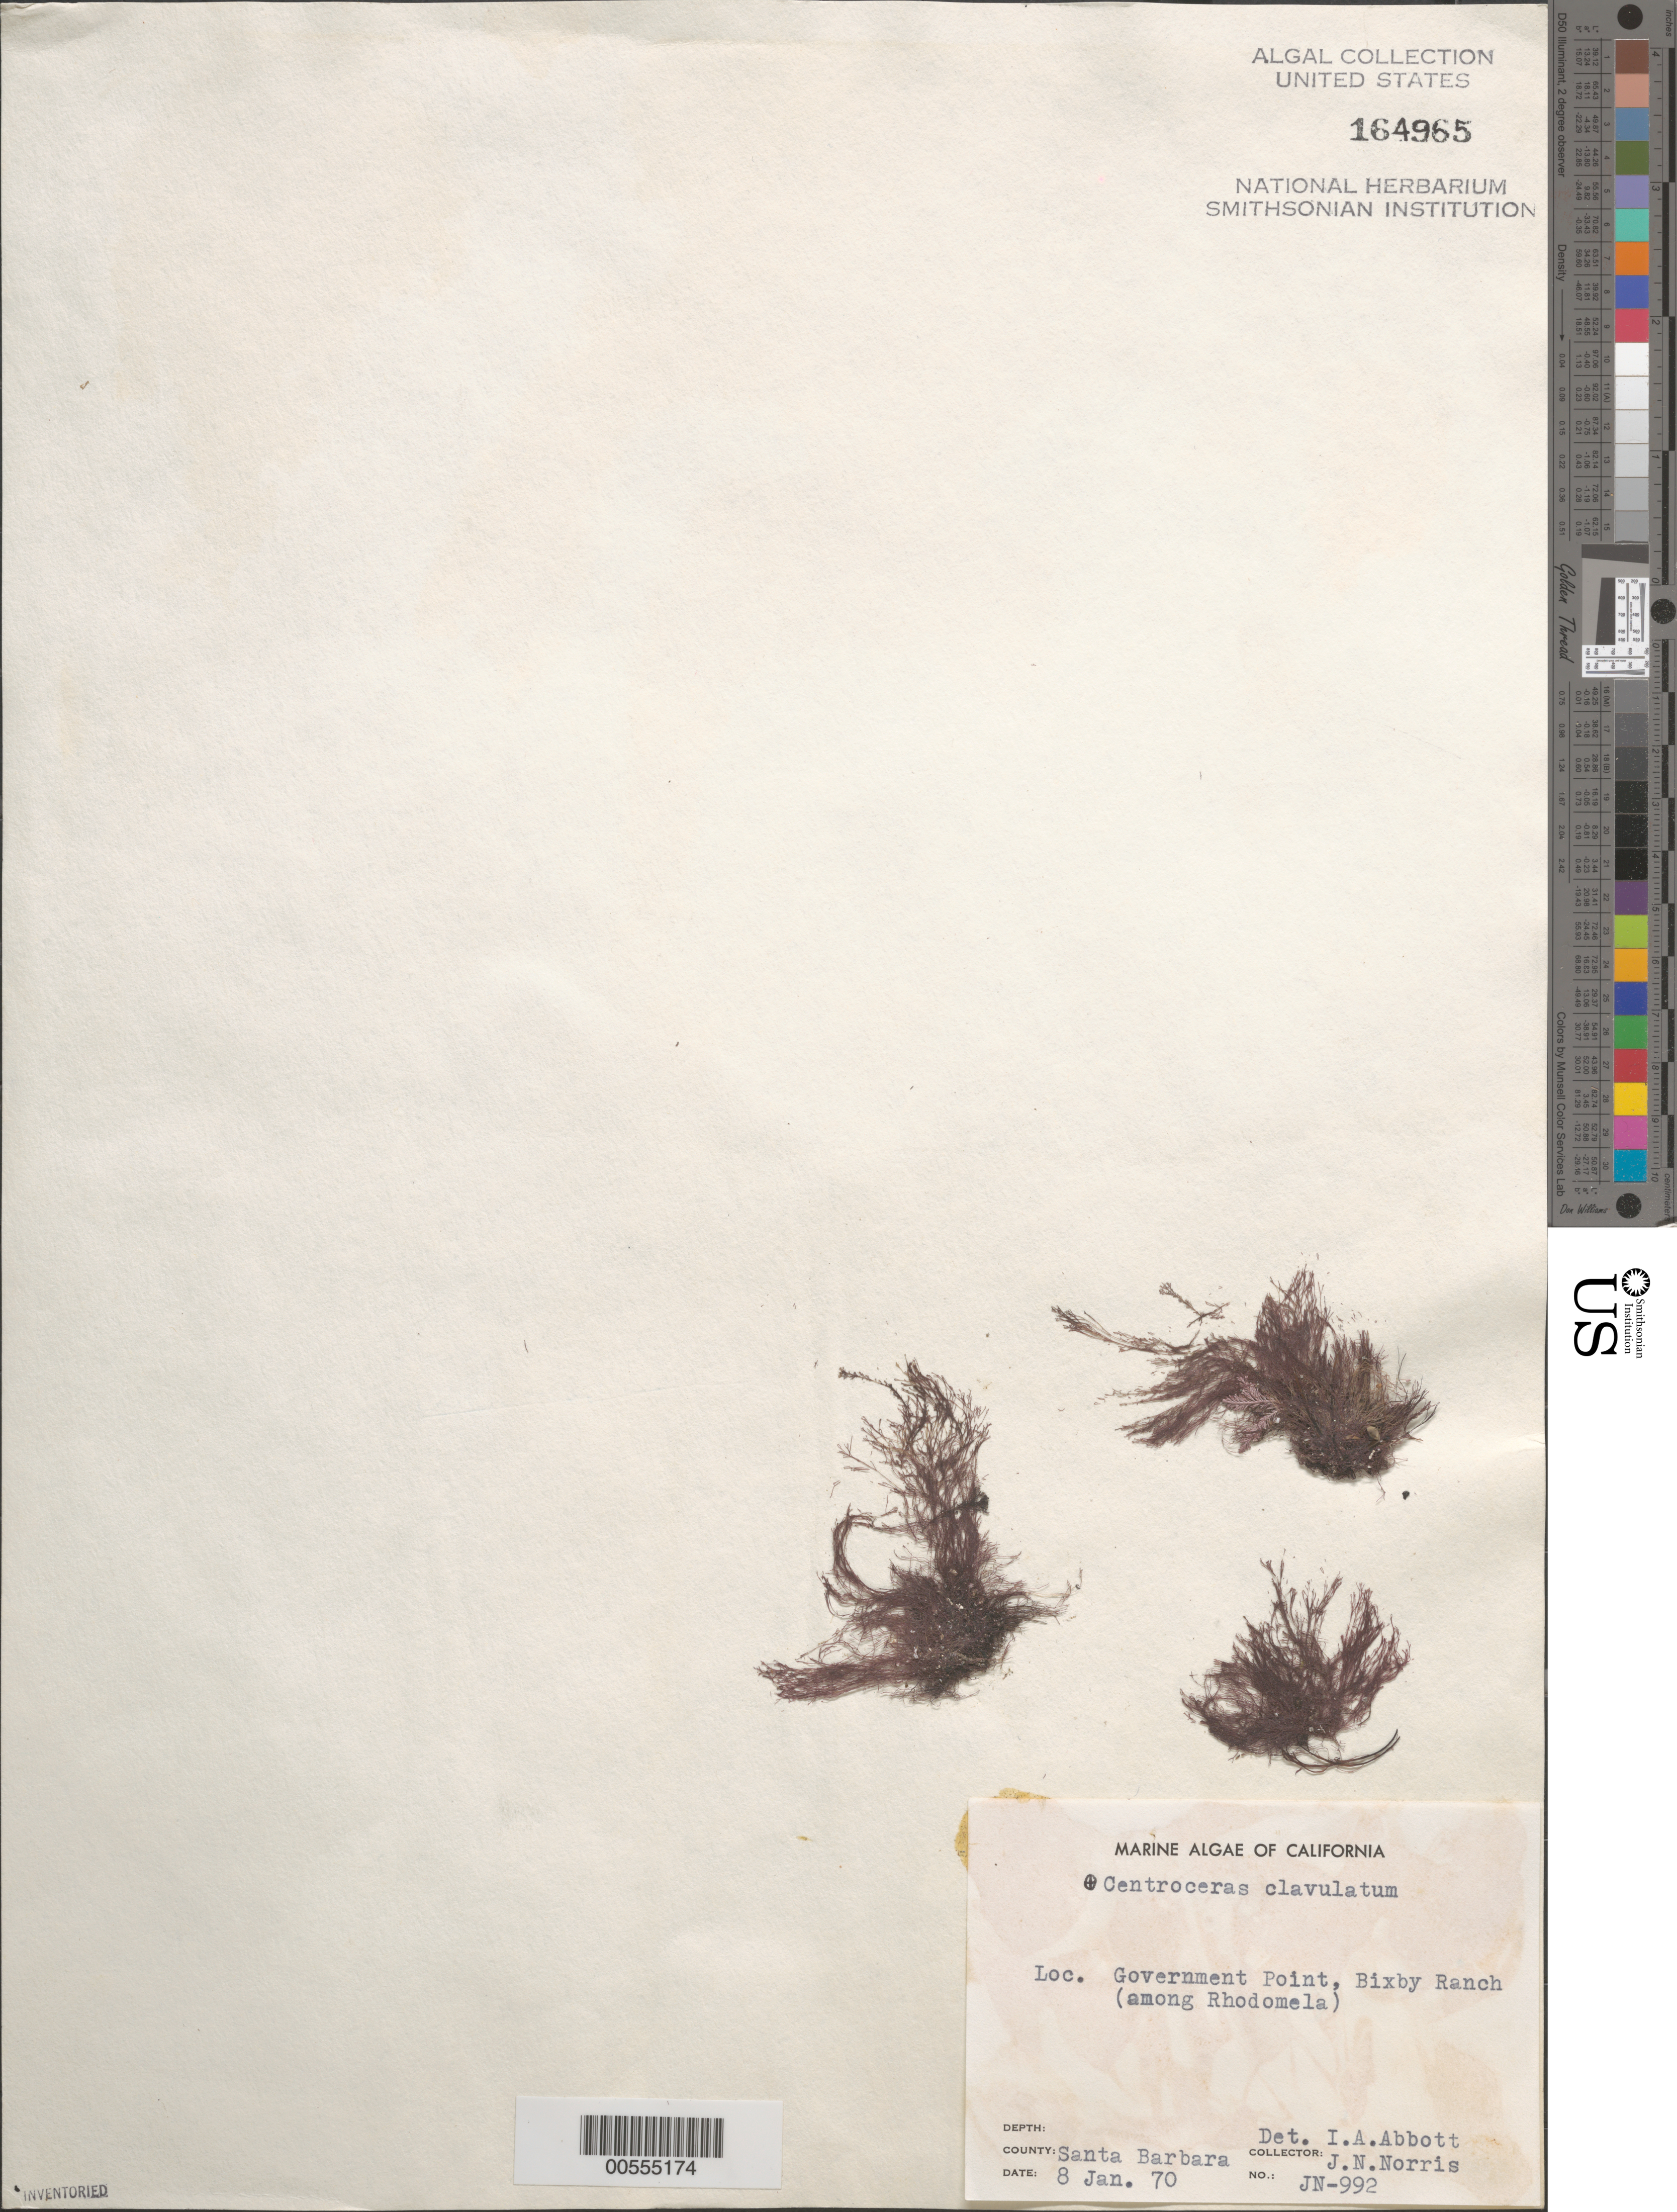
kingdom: Plantae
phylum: Rhodophyta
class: Florideophyceae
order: Ceramiales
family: Ceramiaceae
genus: Centroceras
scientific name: Centroceras clavulatum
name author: (C. Agardh) Mont.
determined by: Abbott, Isabella A.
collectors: J. N. Norris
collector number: JN-922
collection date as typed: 08 Jan 1970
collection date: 1970-01-08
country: United States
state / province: California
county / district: Santa Barbara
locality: Government Point, Bixby Ranch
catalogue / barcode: US 164965